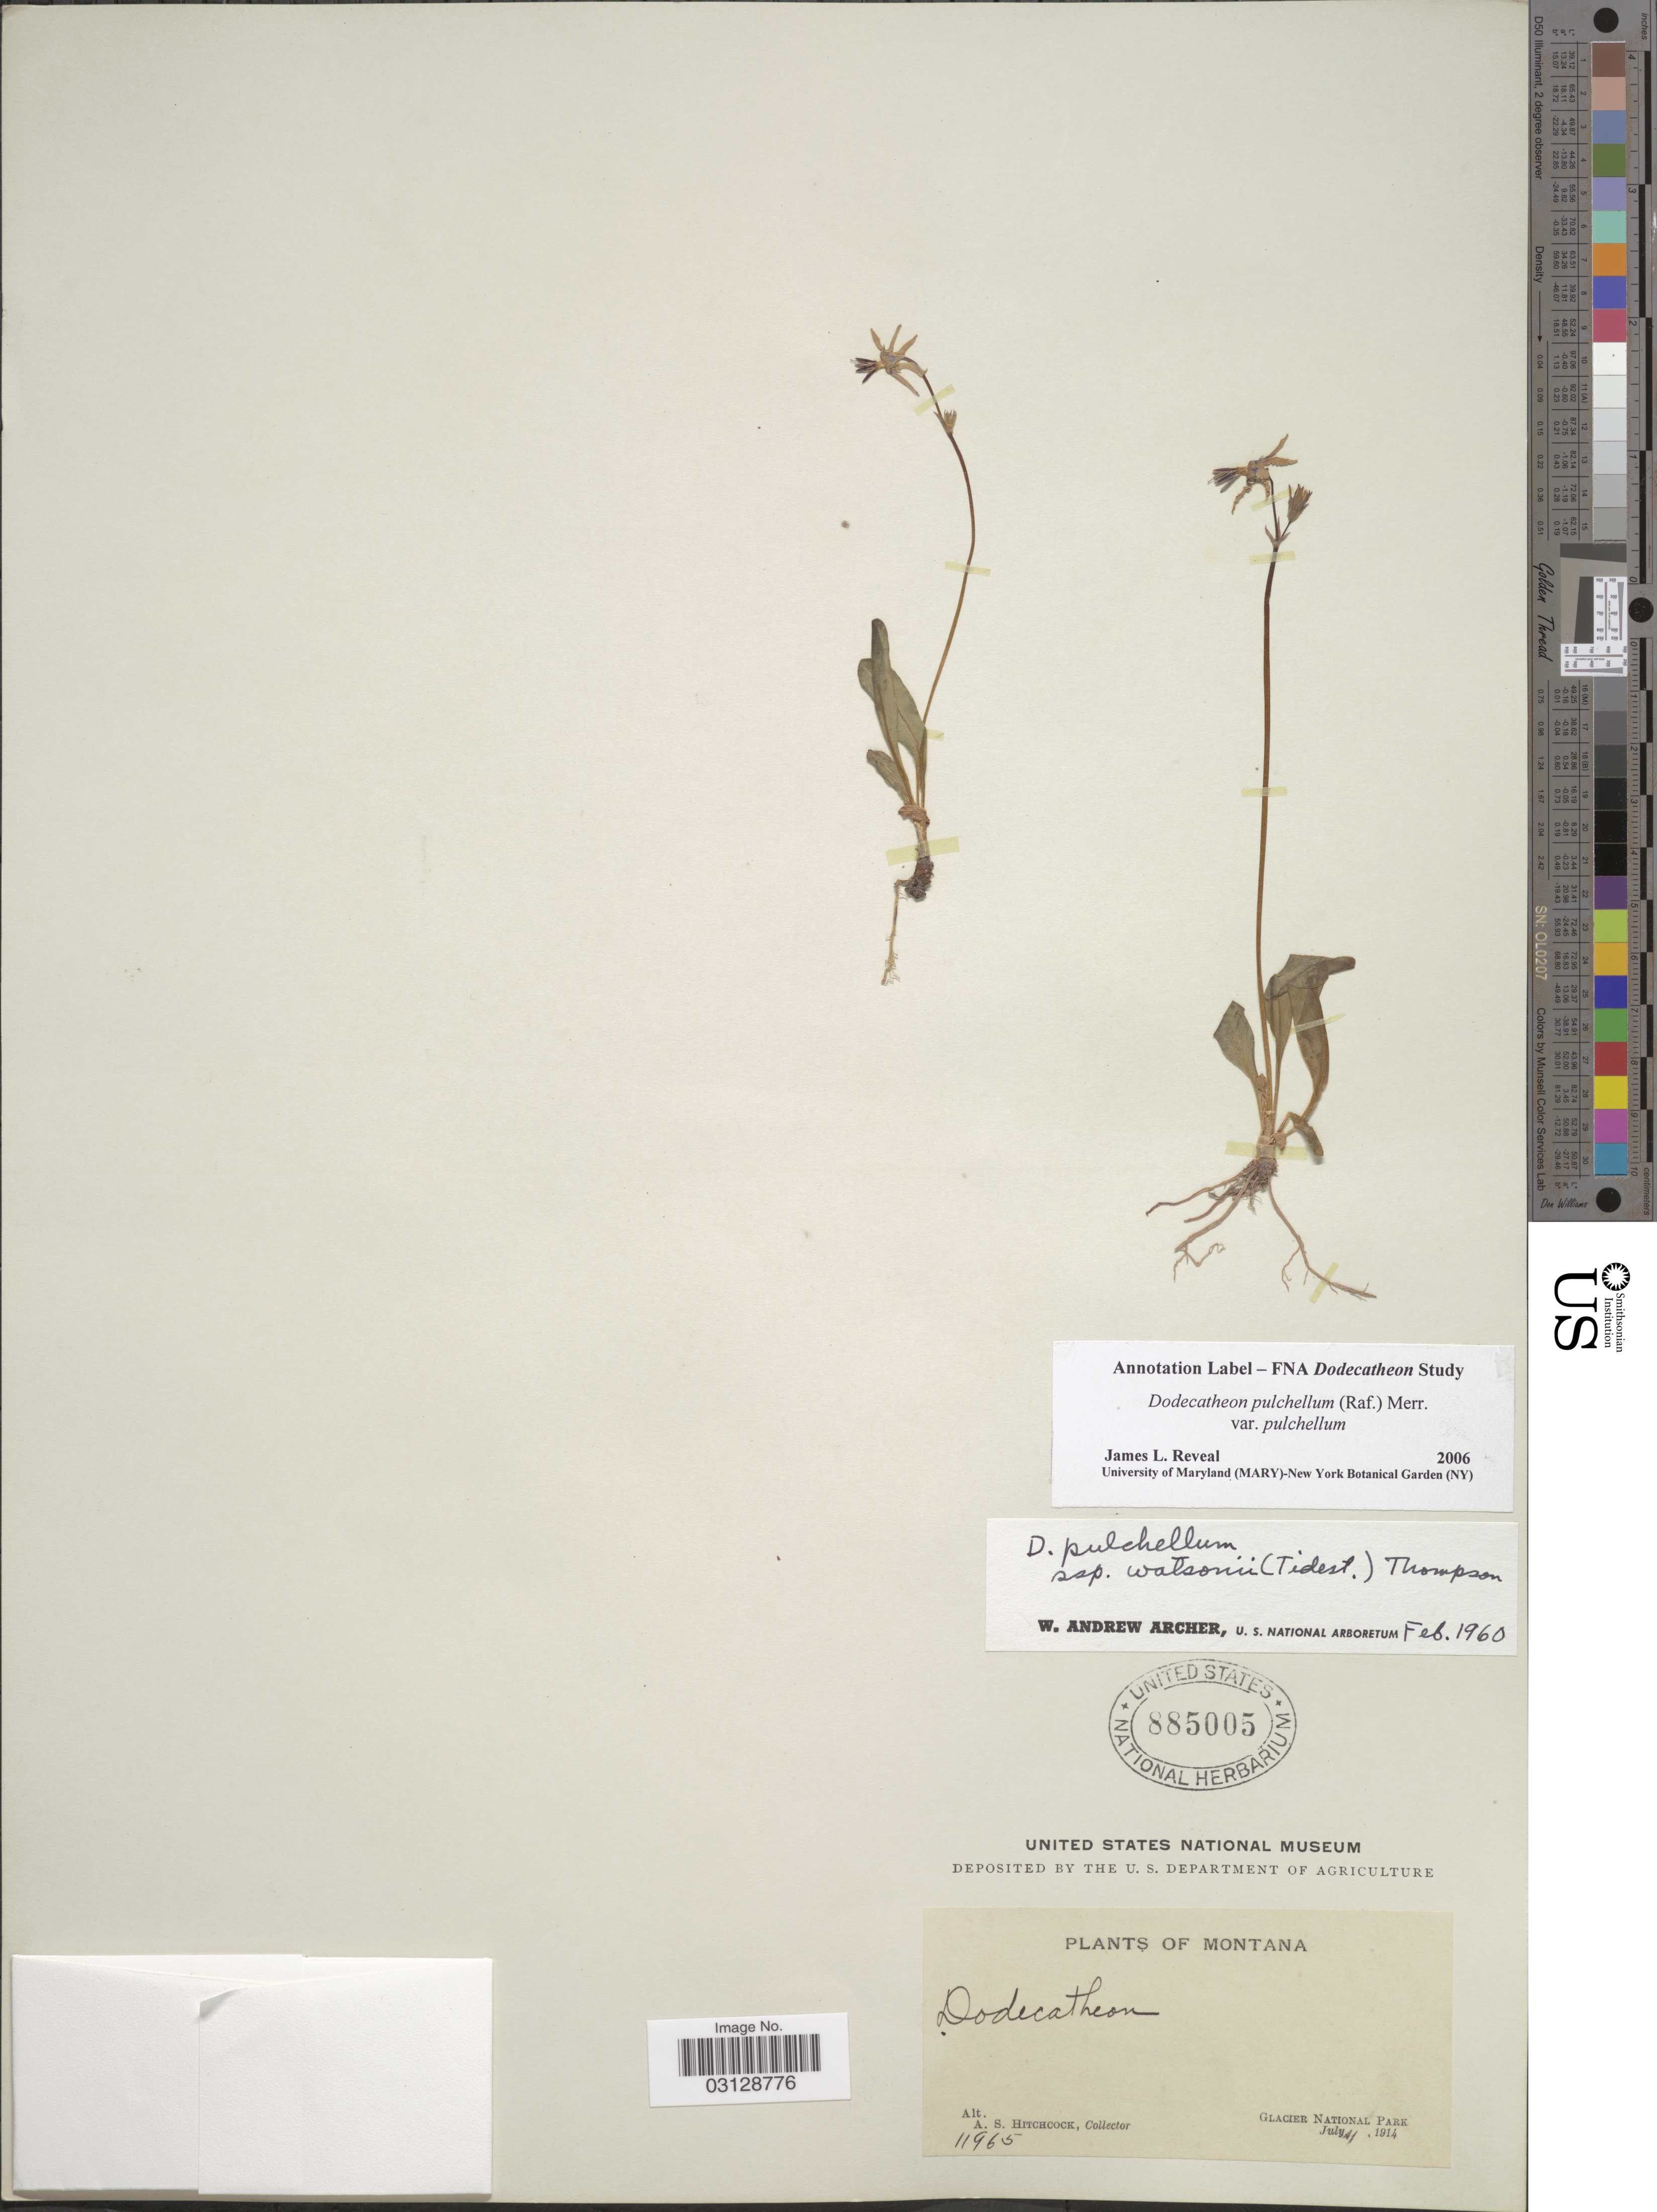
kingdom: Plantae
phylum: Tracheophyta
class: Magnoliopsida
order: Ericales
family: Primulaceae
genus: Dodecatheon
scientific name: Dodecatheon pulchellum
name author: (Raf.) Merr.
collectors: A. S. Hitchcock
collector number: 11965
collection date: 1914-07-11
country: United States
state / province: Montana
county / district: Flathead / Glacier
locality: Glacier National Park.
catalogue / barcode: US 885005